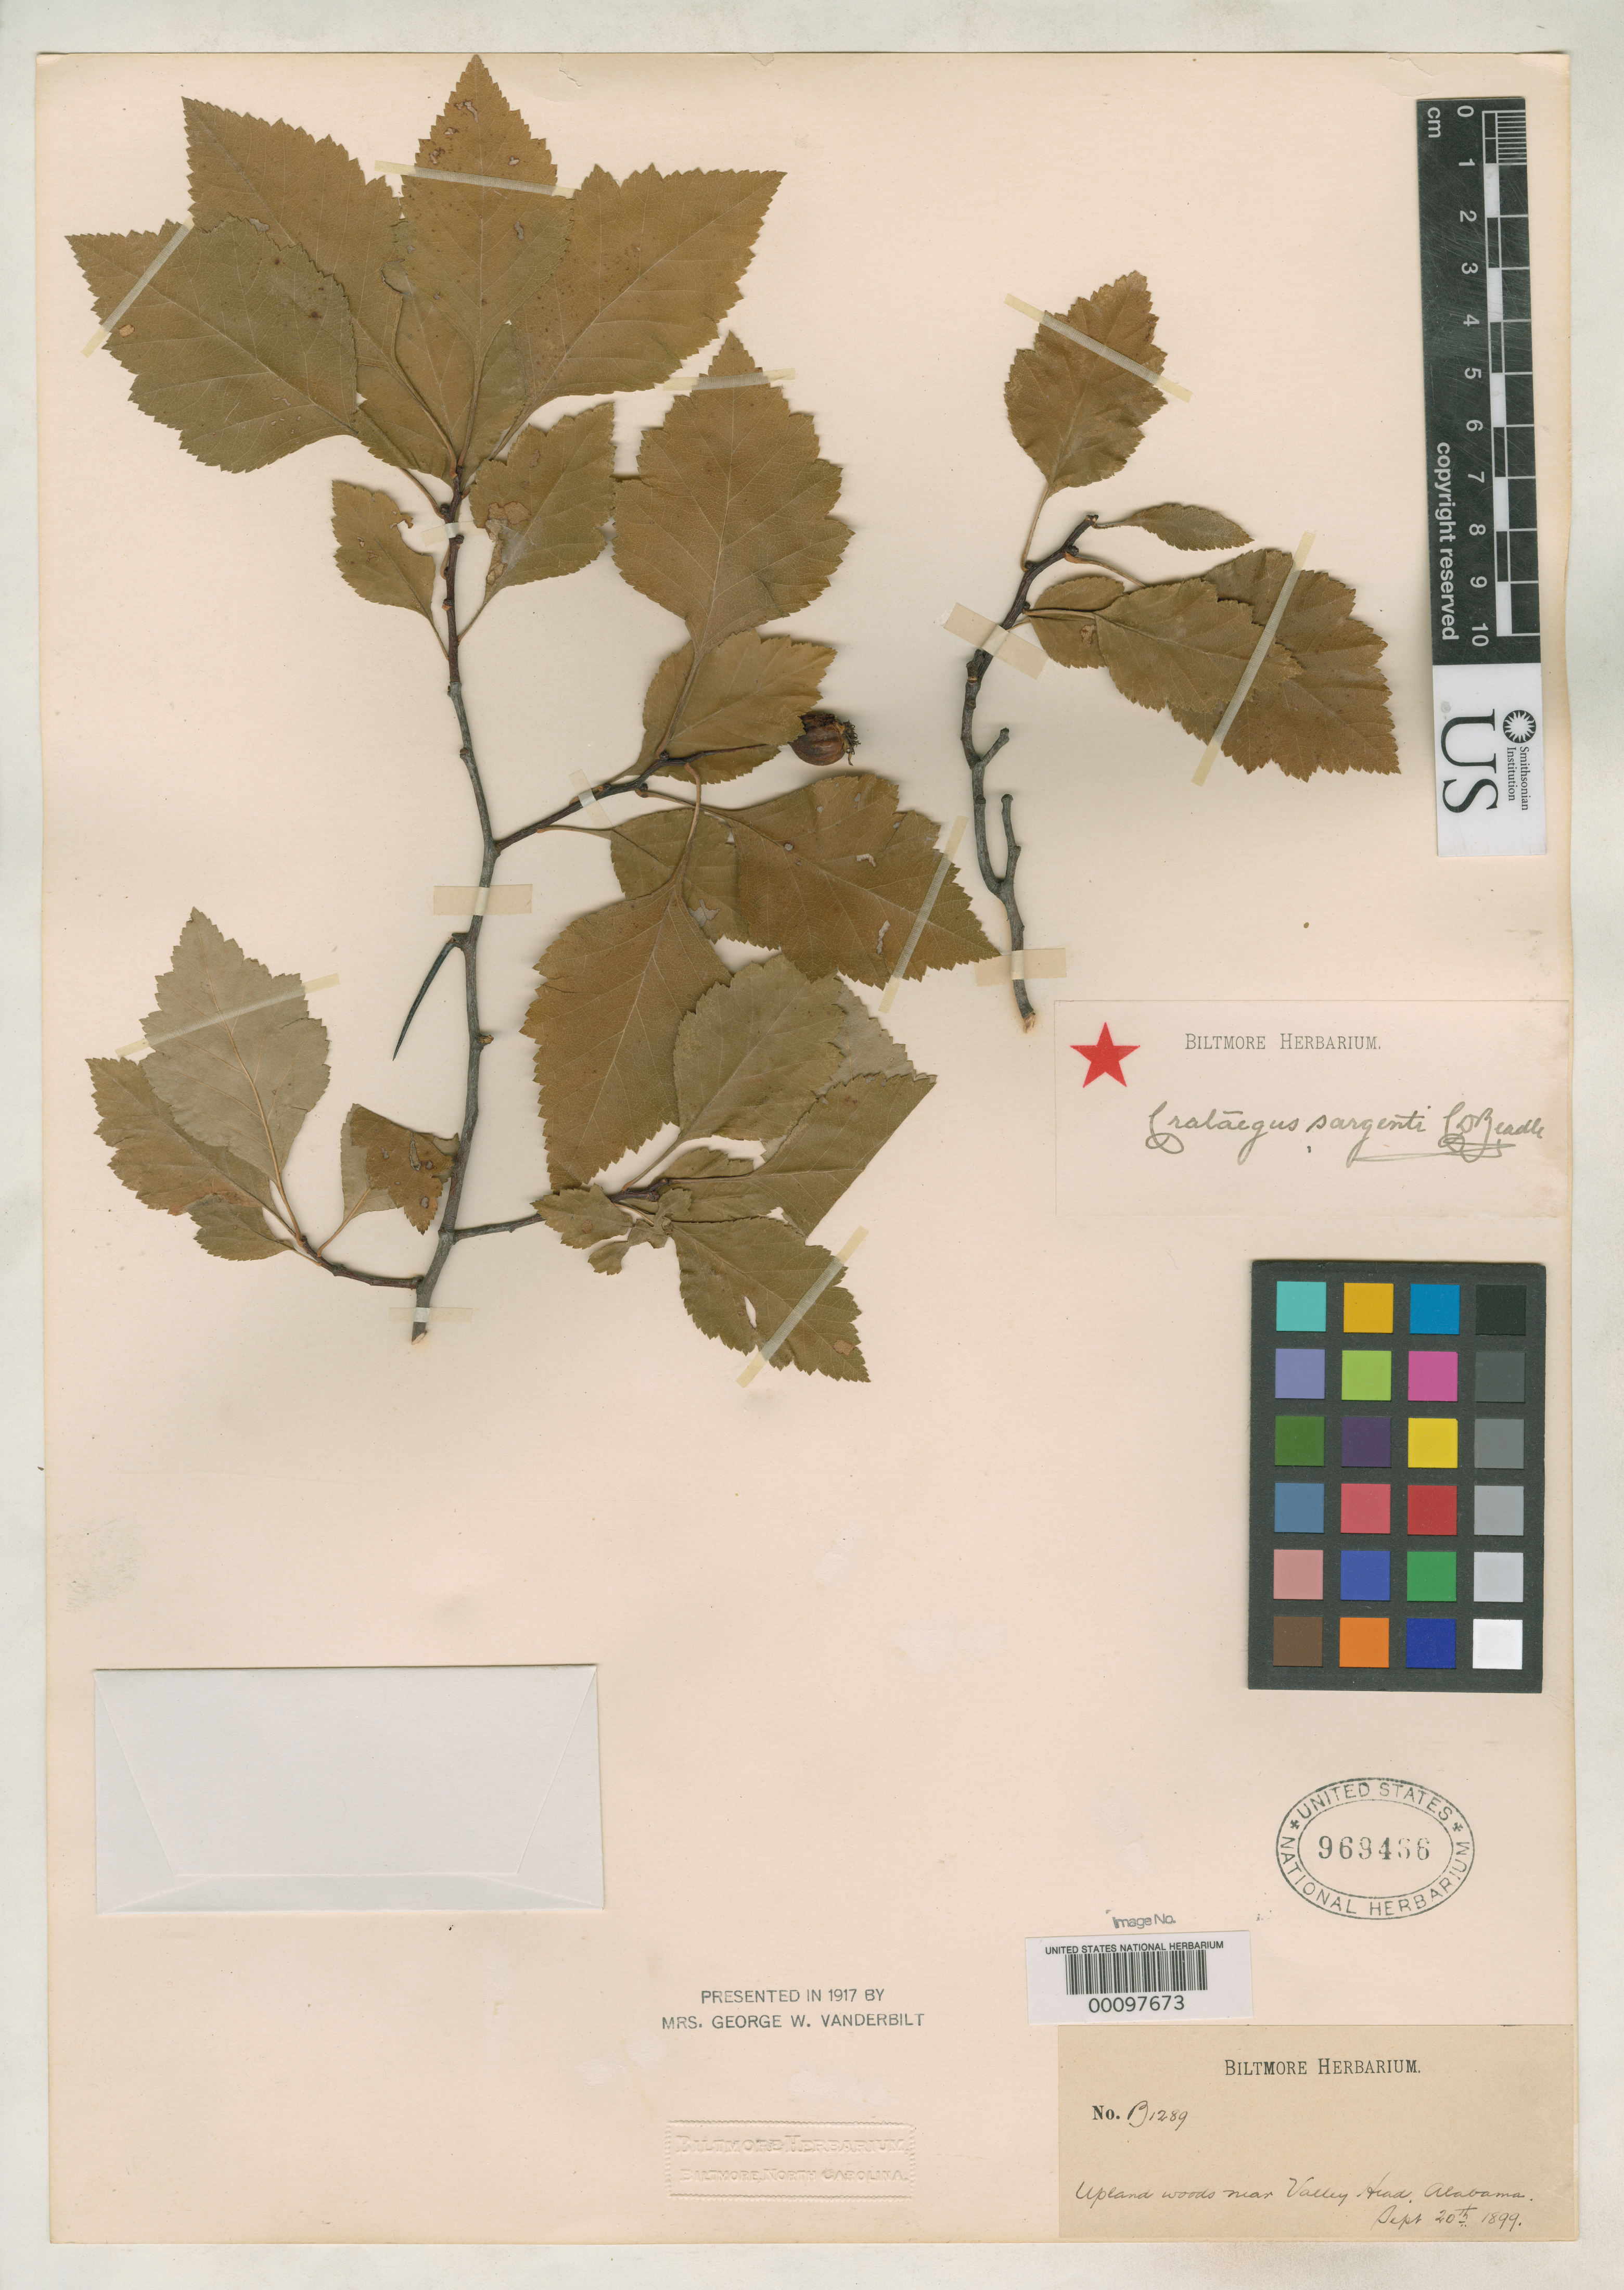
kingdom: Plantae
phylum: Tracheophyta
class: Magnoliopsida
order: Rosales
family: Rosaceae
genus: Crataegus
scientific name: Crataegus sargenti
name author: Beadle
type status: Holotype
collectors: ex herb. Biltmore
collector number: B 1289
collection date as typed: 20 Sep 1899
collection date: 1899-09-20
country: United States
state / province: Alabama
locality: Upland woods near valley Head.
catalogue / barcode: US 969466